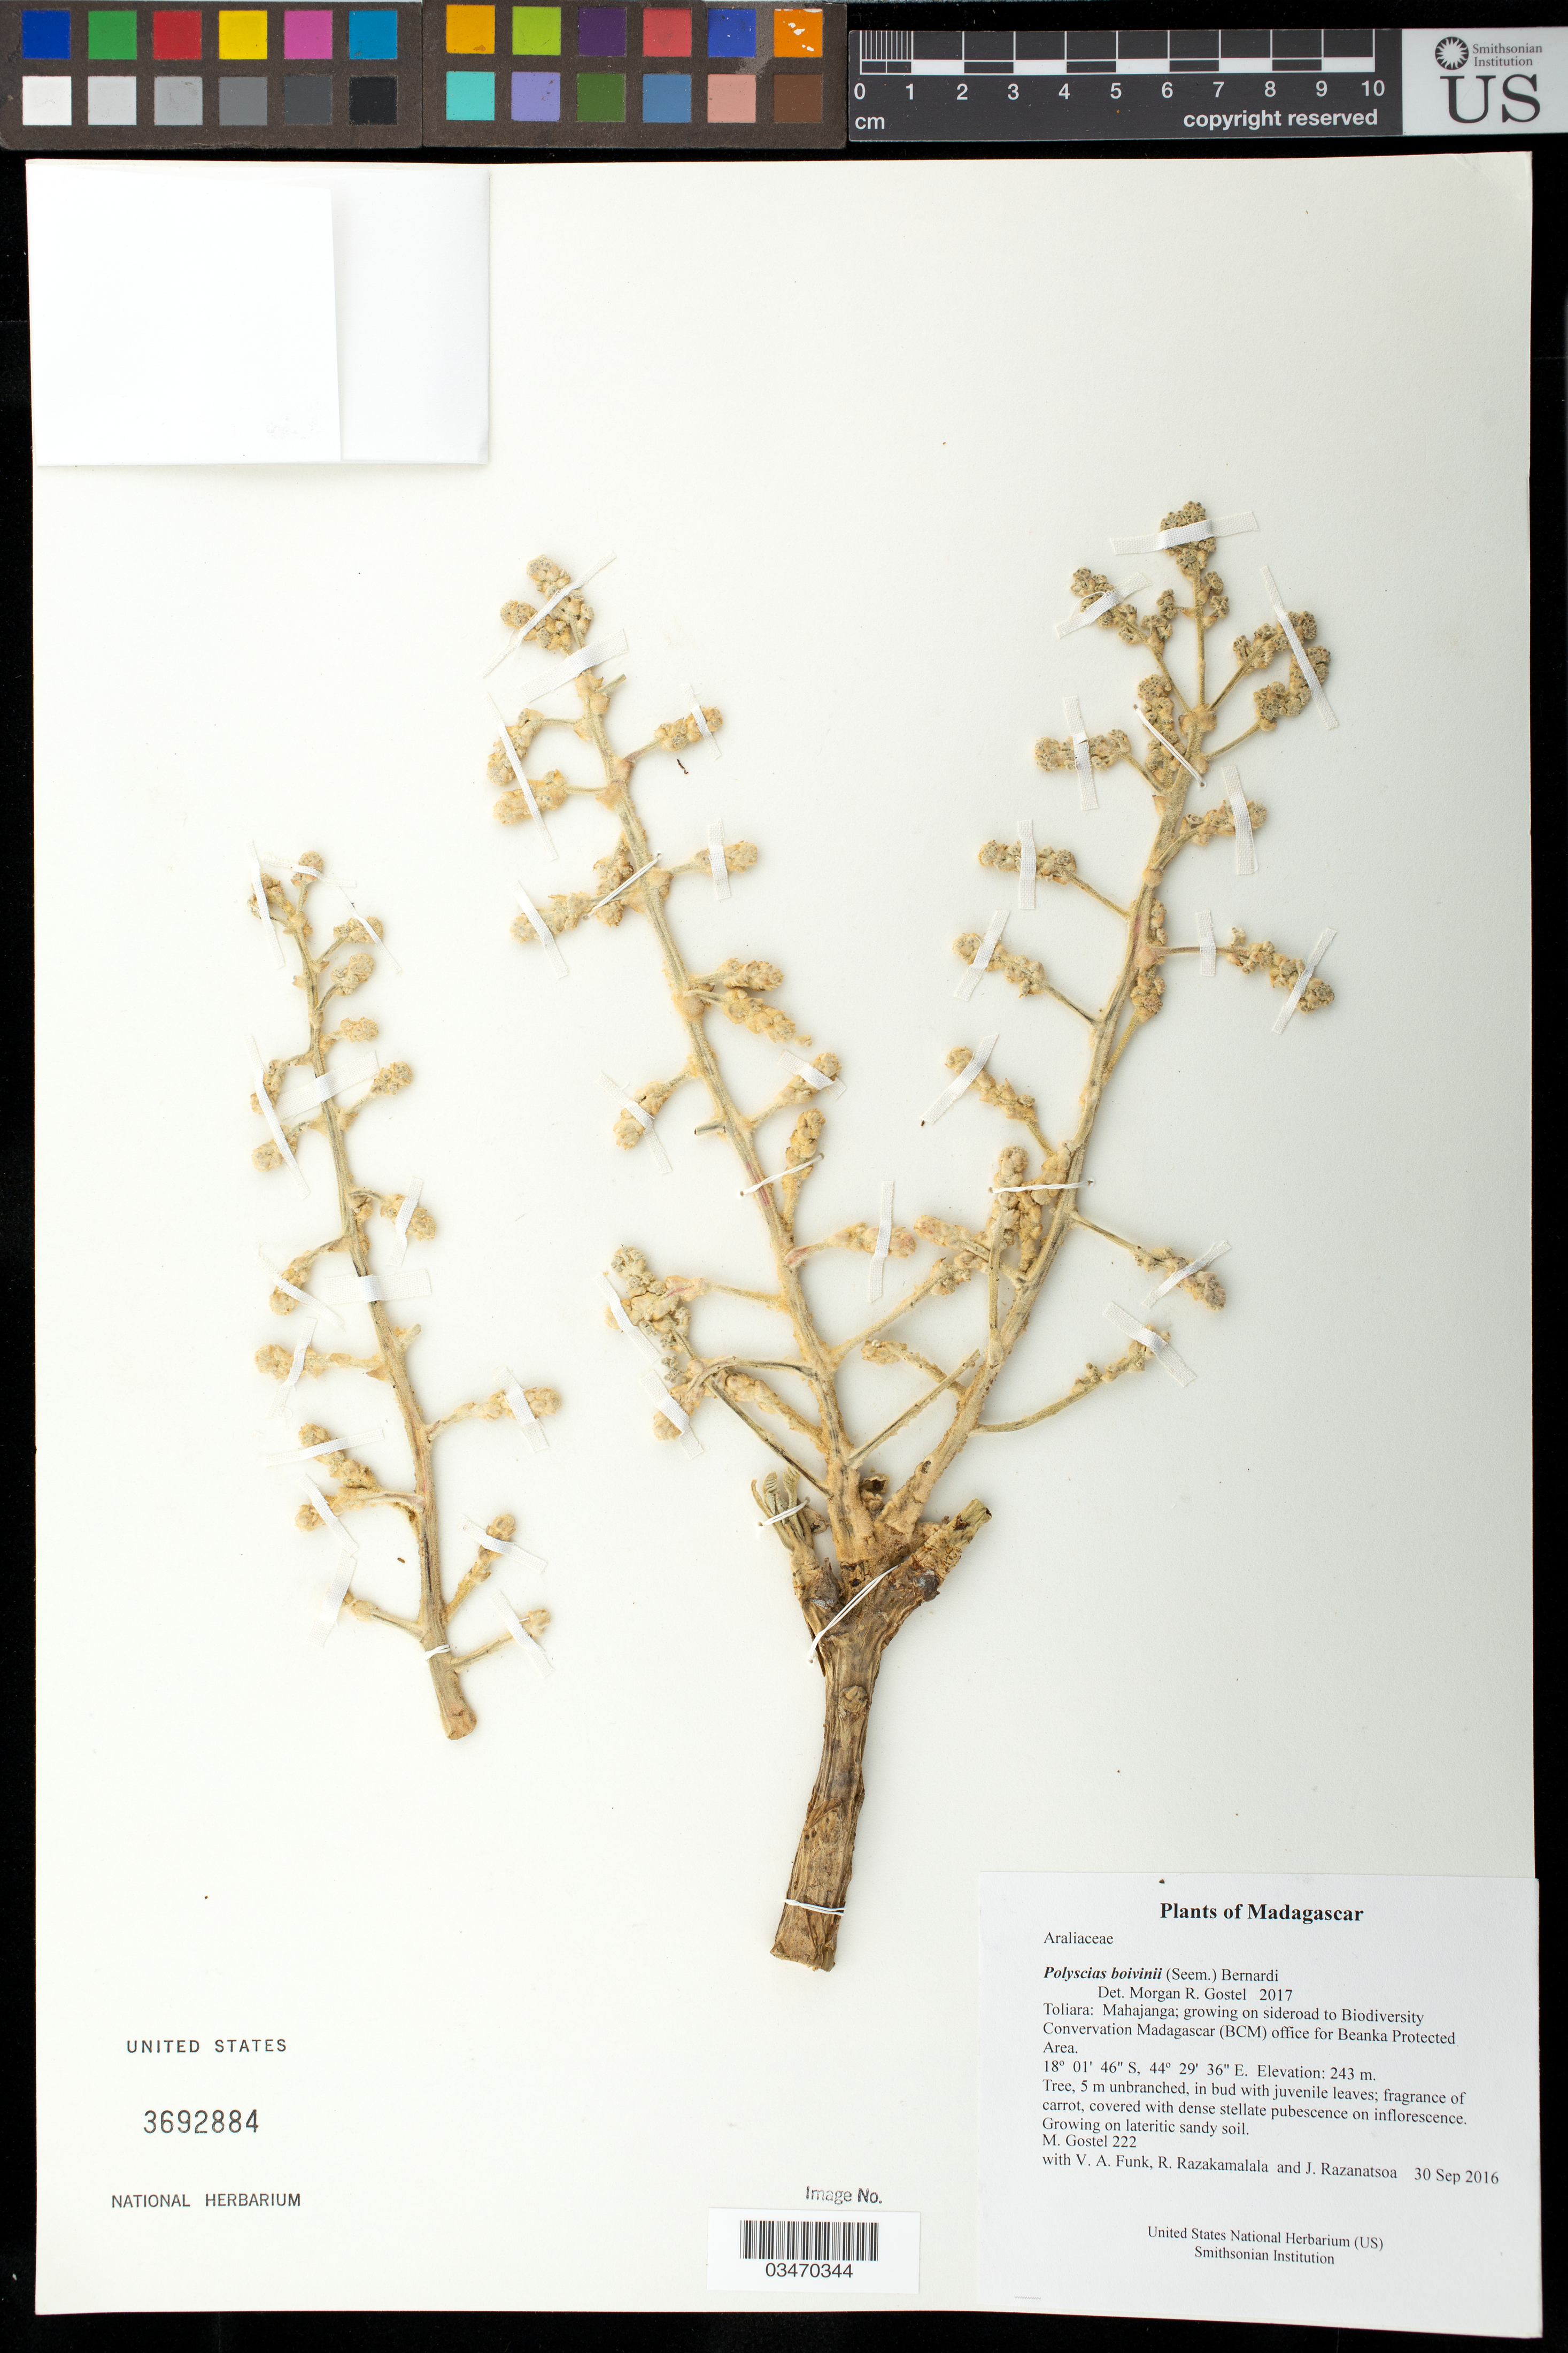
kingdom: Plantae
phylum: Tracheophyta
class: Magnoliopsida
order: Apiales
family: Araliaceae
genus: Polyscias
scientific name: Polyscias boivinii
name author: (Seem.) Bernardi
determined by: Gostel, Morgan R., (BRIT), Botanical Research Institute of Texas (UNITED STATES)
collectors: V. Funk, R. Razakamalala & J. Razanatsoa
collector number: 222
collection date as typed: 30 Sep 2016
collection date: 2016-09-30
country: Madagascar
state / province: Melaky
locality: Mahajanga; growing on sideroad to Biodiversity Convervation Madagascar (BCM) office for Beanka Protected Area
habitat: Growing on lateritic sandy soil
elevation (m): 243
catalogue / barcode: US 3692884